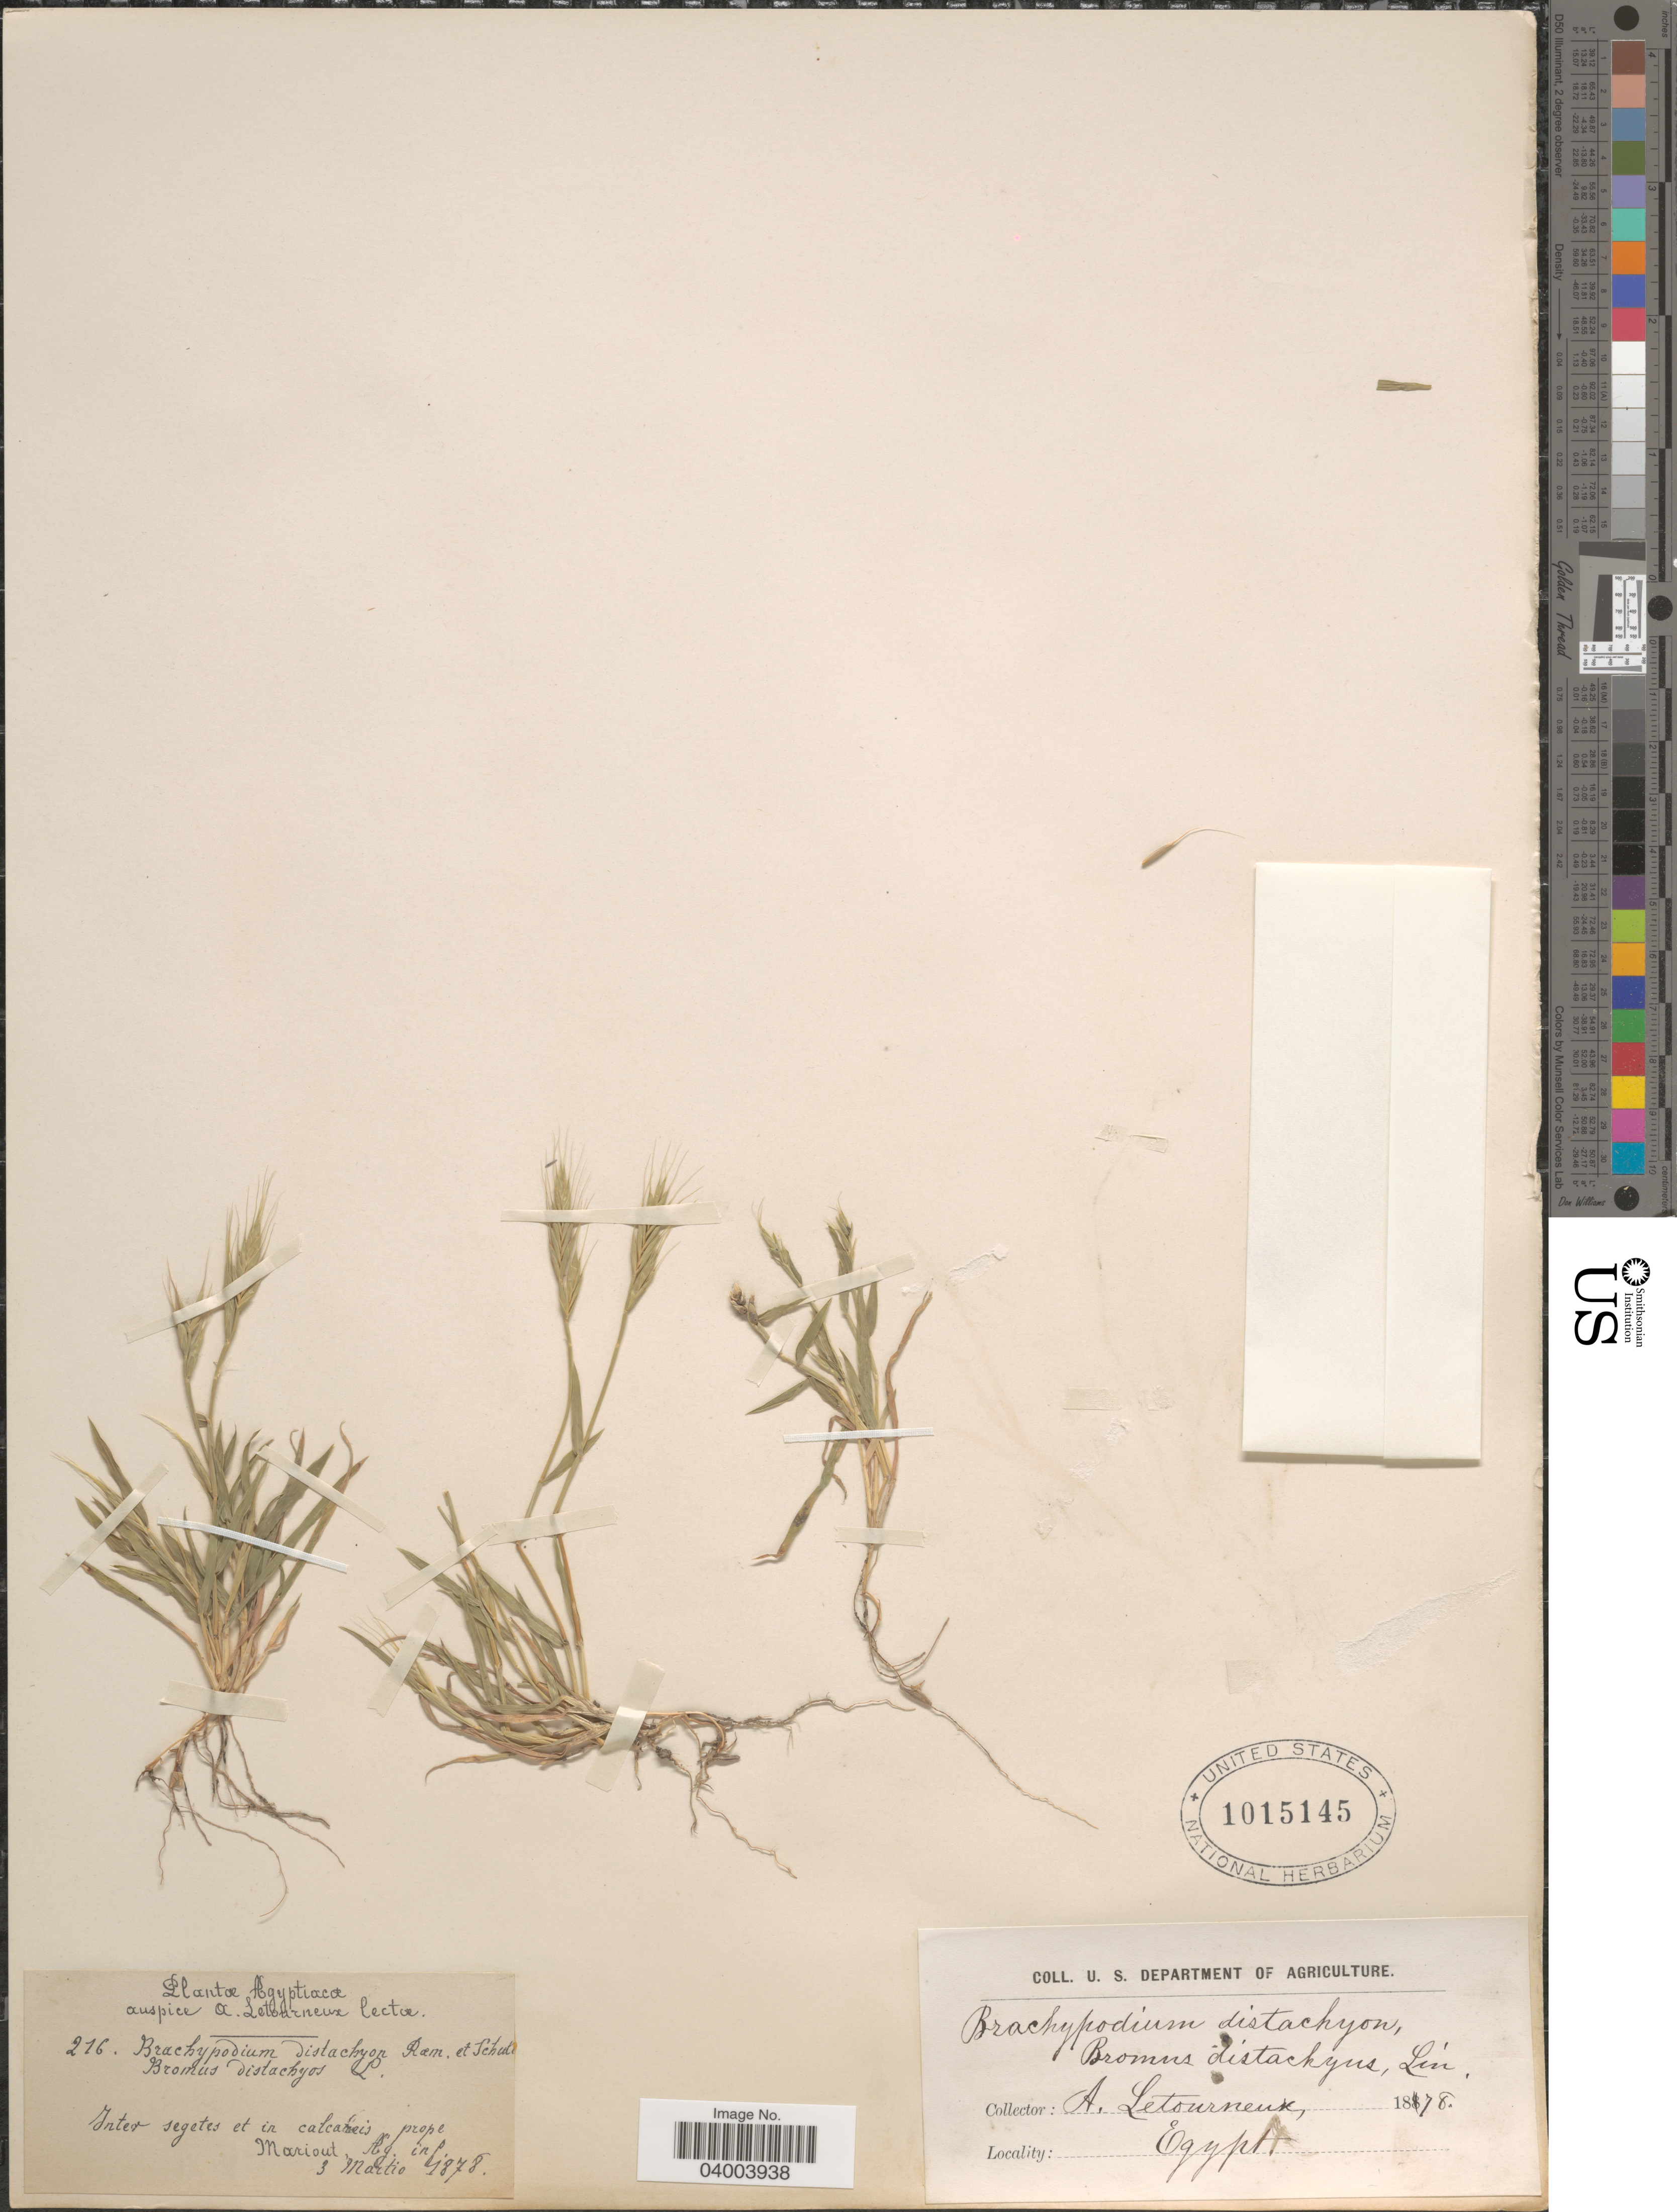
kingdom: Plantae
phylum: Tracheophyta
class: Liliopsida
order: Poales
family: Poaceae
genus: Brachypodium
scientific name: Brachypodium distachyon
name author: (L.) P. Beauv.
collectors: A. Letourneux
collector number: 216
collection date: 1878-03-03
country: Egypt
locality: Agyptiaca. Inter segetes et in calcareis prope Mariout, Ag. inf.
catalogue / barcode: US 1015145